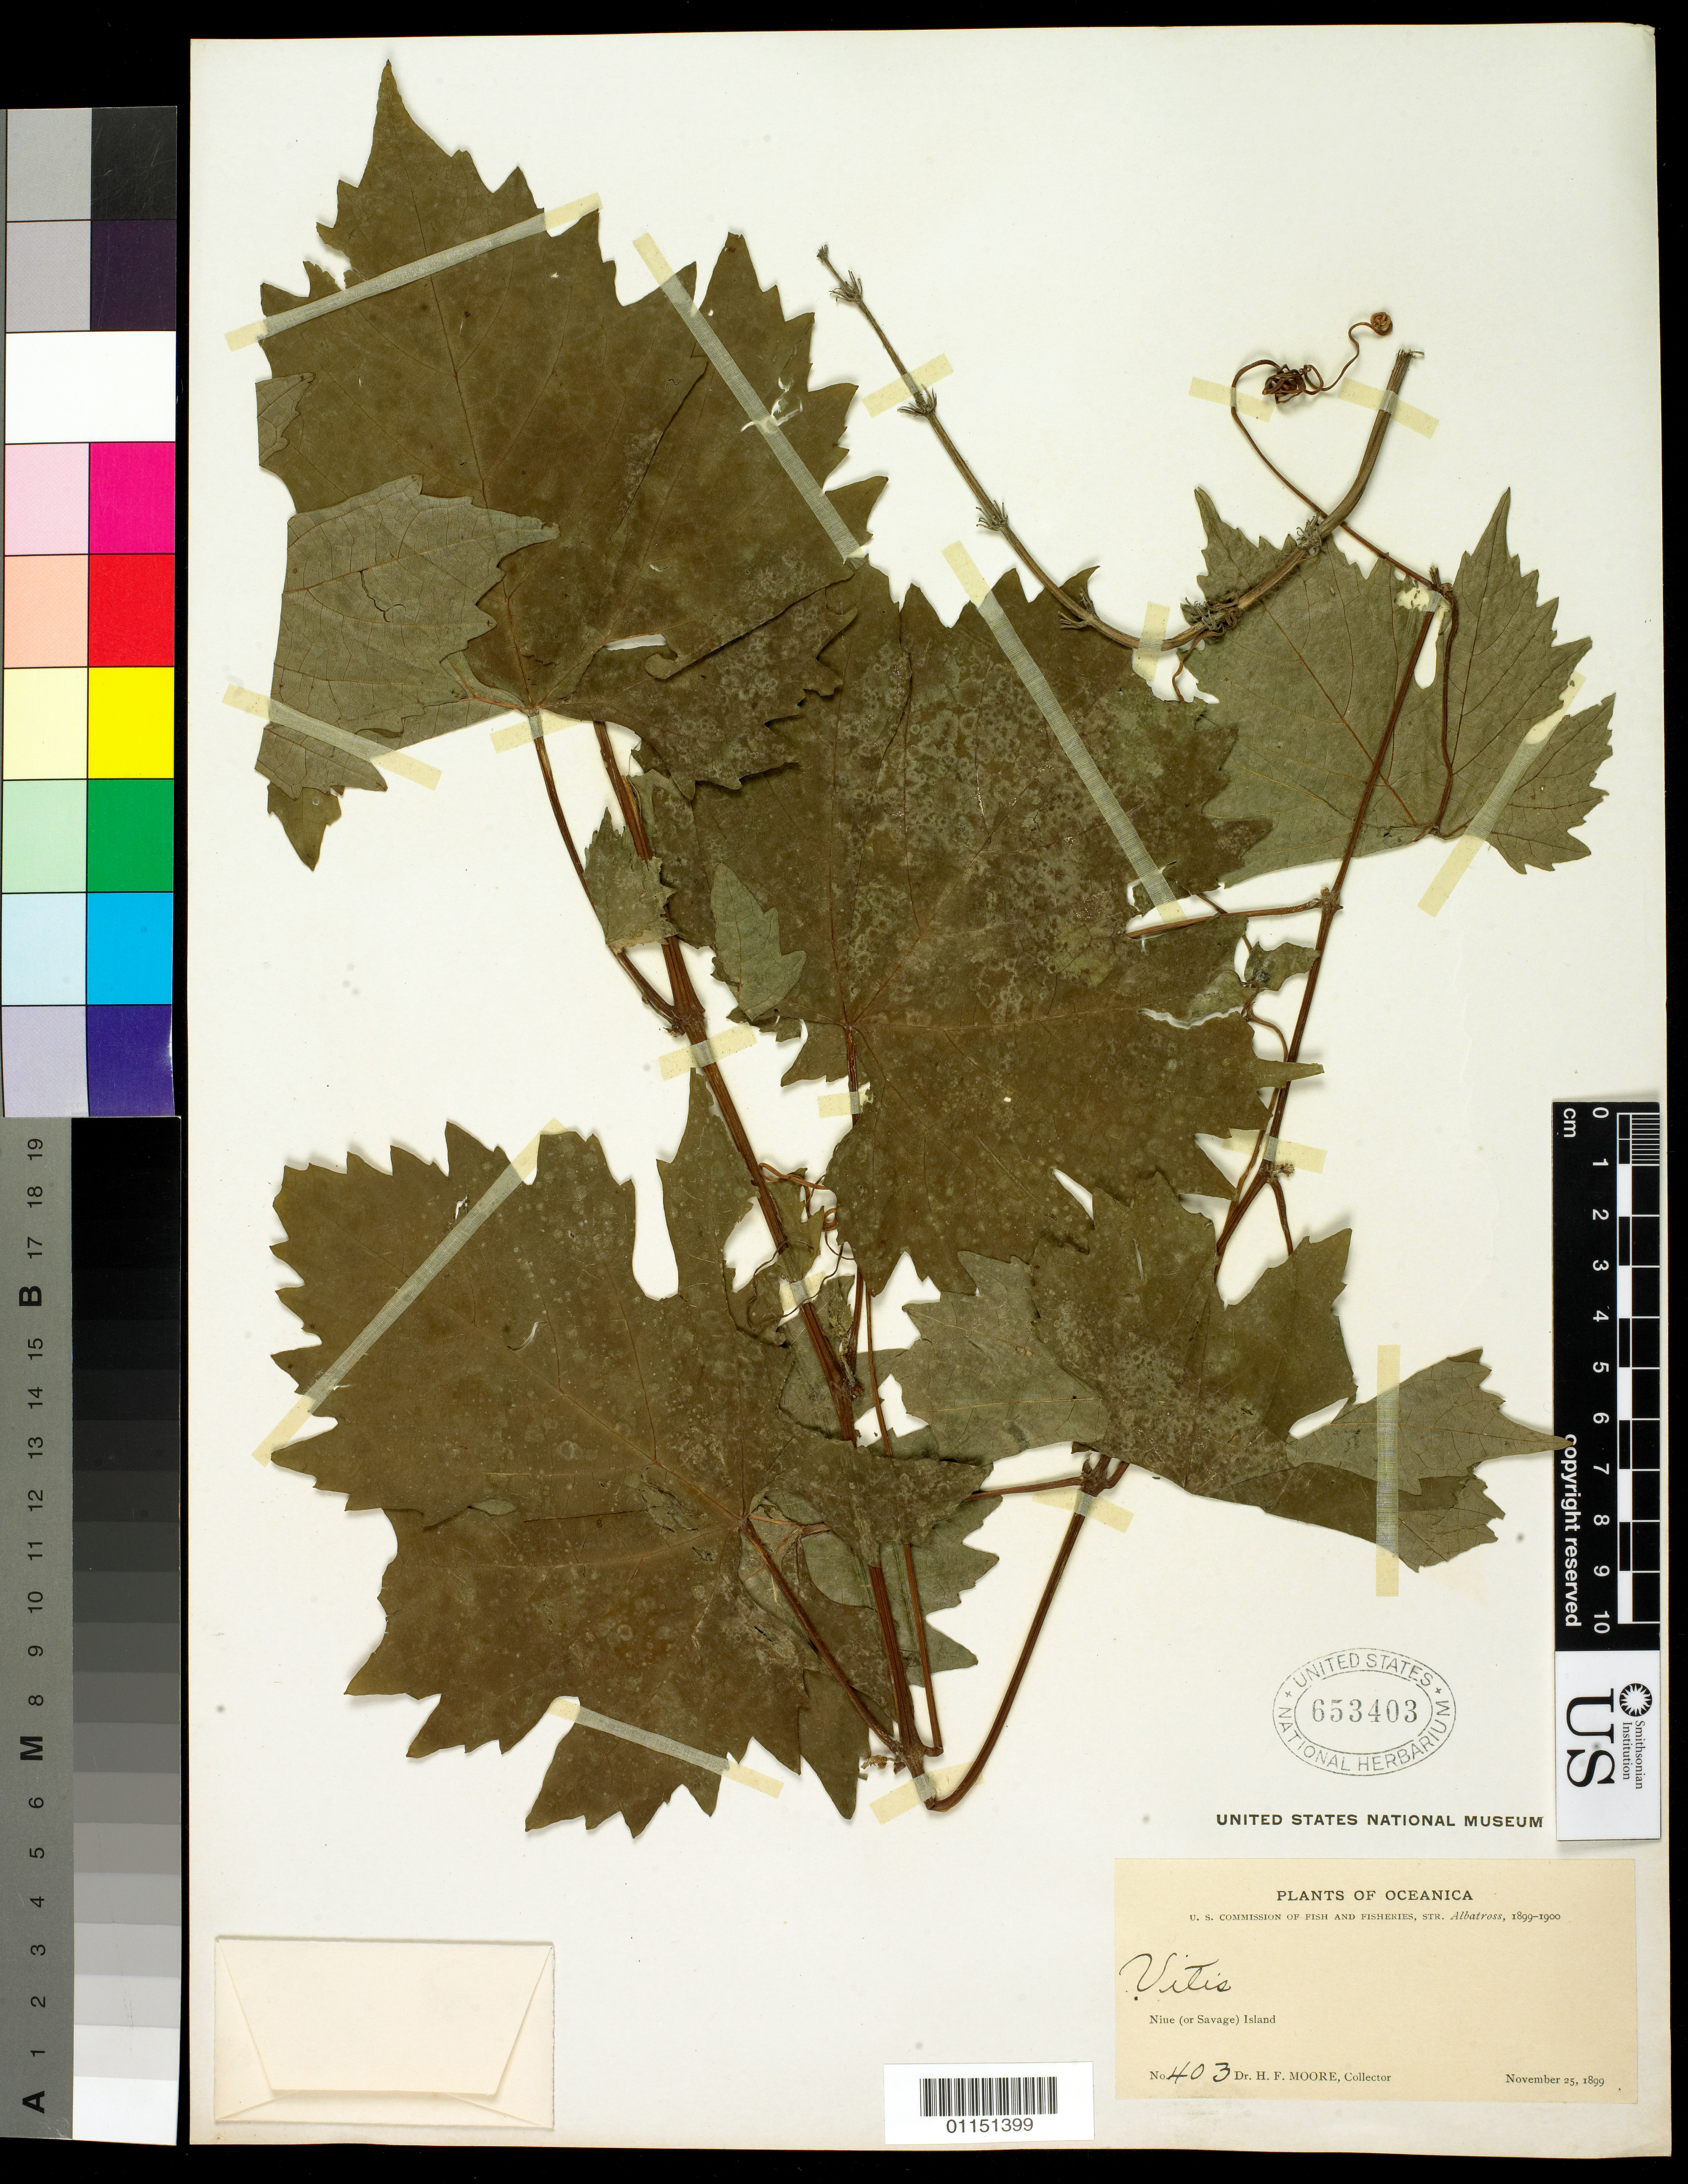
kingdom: Plantae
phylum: Tracheophyta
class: Magnoliopsida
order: Vitales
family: Vitaceae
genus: Vitis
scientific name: Vitis sp.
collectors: H. F. Moore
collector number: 403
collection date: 1899-11-25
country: Niue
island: Niue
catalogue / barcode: US 653403